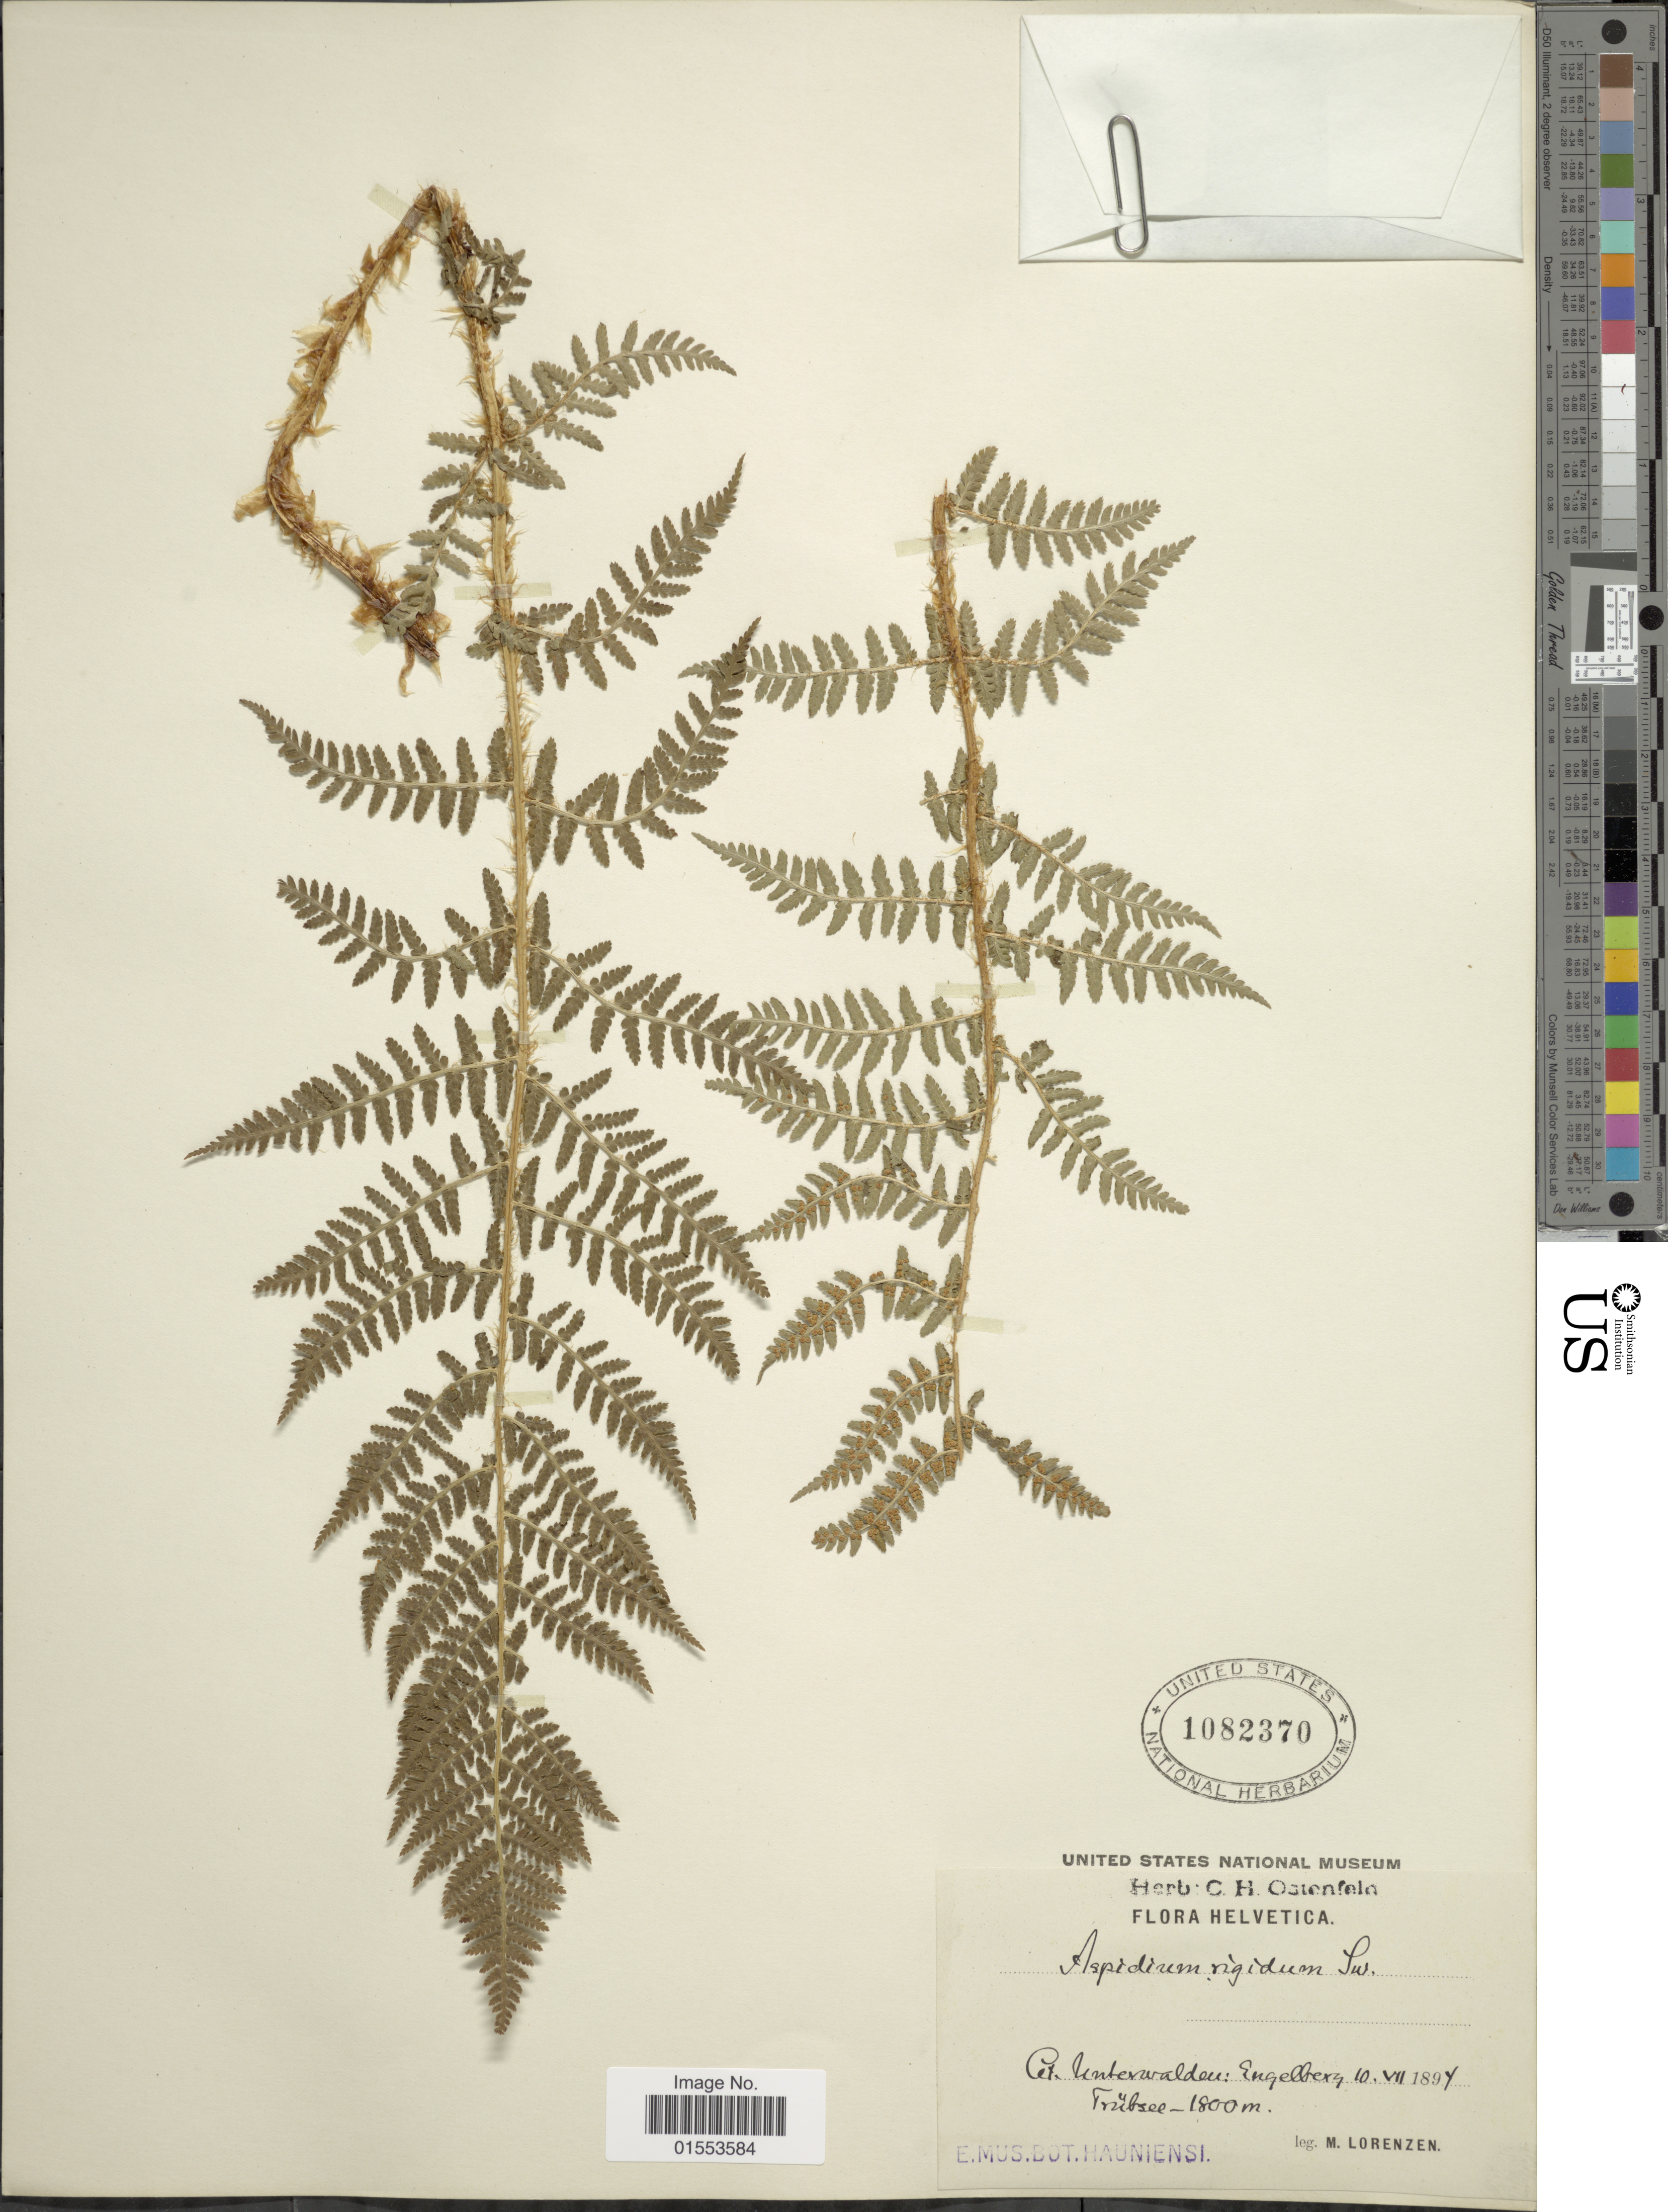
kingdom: Plantae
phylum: Tracheophyta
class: Polypodiopsida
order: Polypodiales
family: Dryopteridaceae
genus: Dryopteris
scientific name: Dryopteris rigida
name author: Underw.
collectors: M. Lorenzen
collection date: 1894-07-10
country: Switzerland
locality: Helvetica. Cet. Unterwalden: Engelberg.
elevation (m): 1800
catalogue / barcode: US 1082370